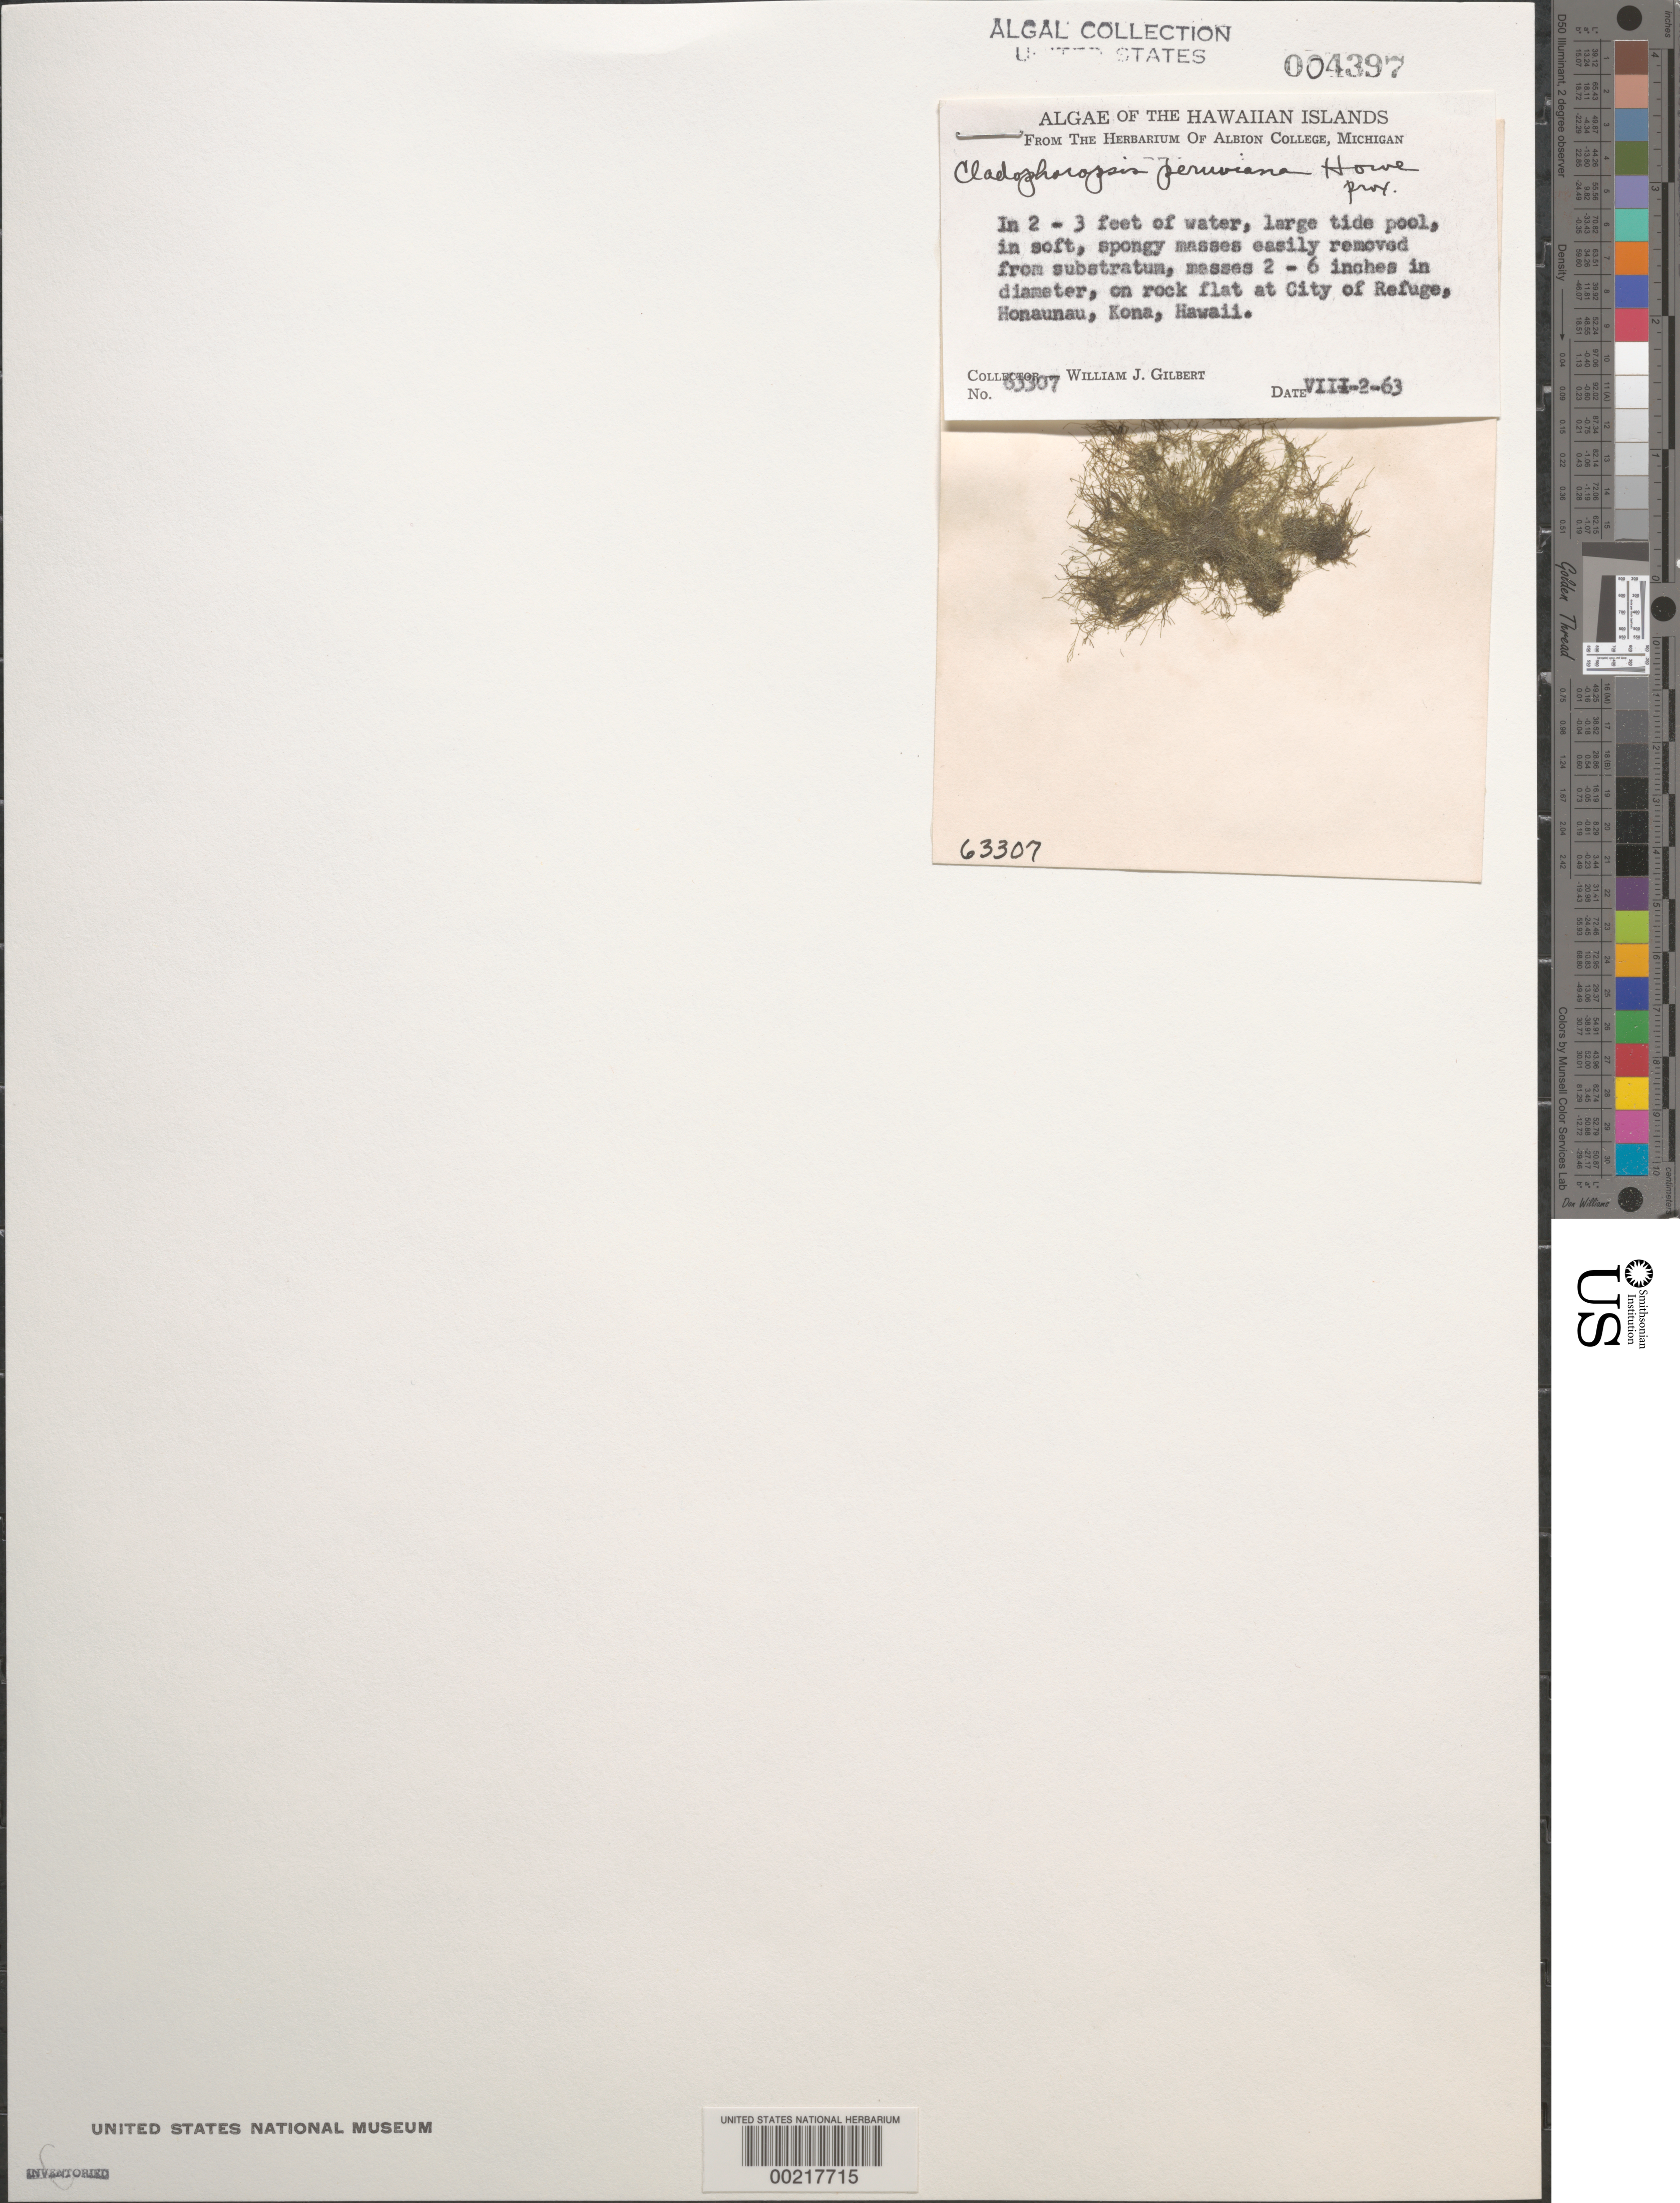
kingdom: Plantae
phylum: Chlorophyta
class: Ulvophyceae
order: Cladophorales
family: Cladophoraceae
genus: Cladophora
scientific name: Cladophora coelothrix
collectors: W. J. Gilbert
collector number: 63307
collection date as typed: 02 Aug 1963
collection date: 1963-08-02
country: United States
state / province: Hawaii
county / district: Hawaii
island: Hawaii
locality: Kona, Honaunau, City of Refuge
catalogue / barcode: US 4397